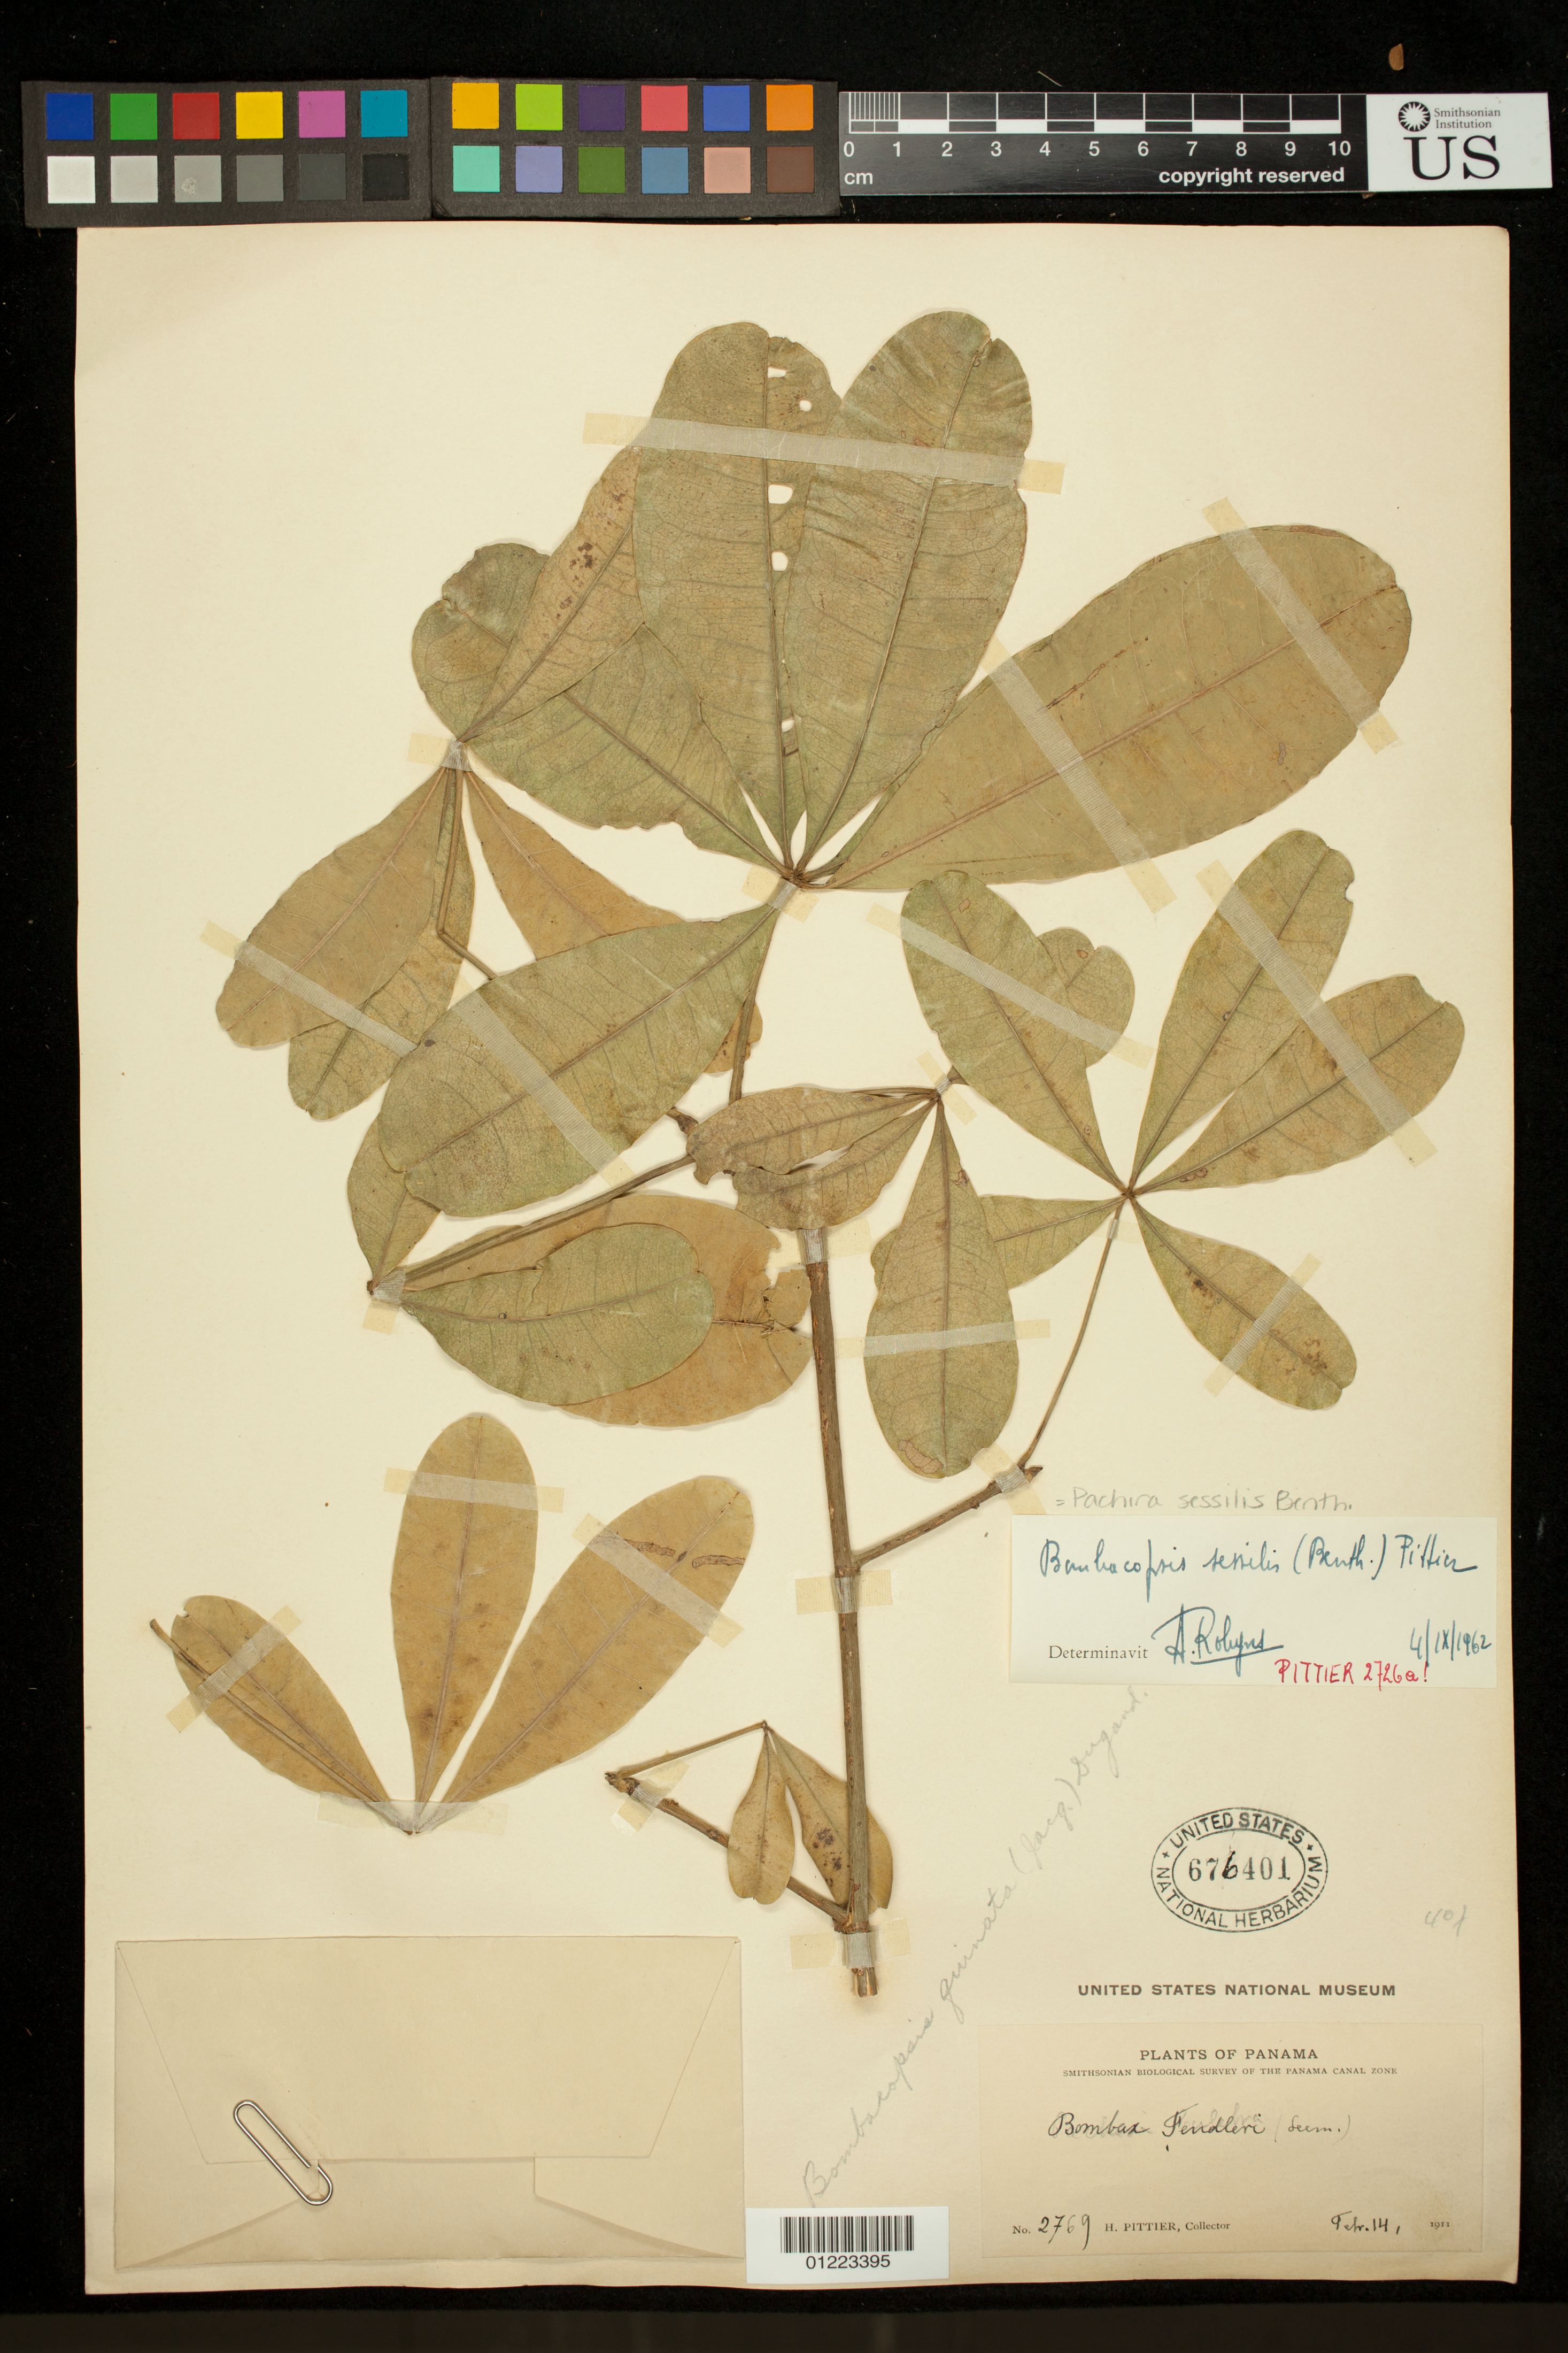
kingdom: Plantae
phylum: Tracheophyta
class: Magnoliopsida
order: Malvales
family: Malvaceae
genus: Pachira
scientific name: Pachira sessilis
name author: Benth.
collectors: H. F. Pittier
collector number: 2769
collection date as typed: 2/14/1911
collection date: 1911-02-14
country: Panama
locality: Canal Zone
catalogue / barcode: US 676401